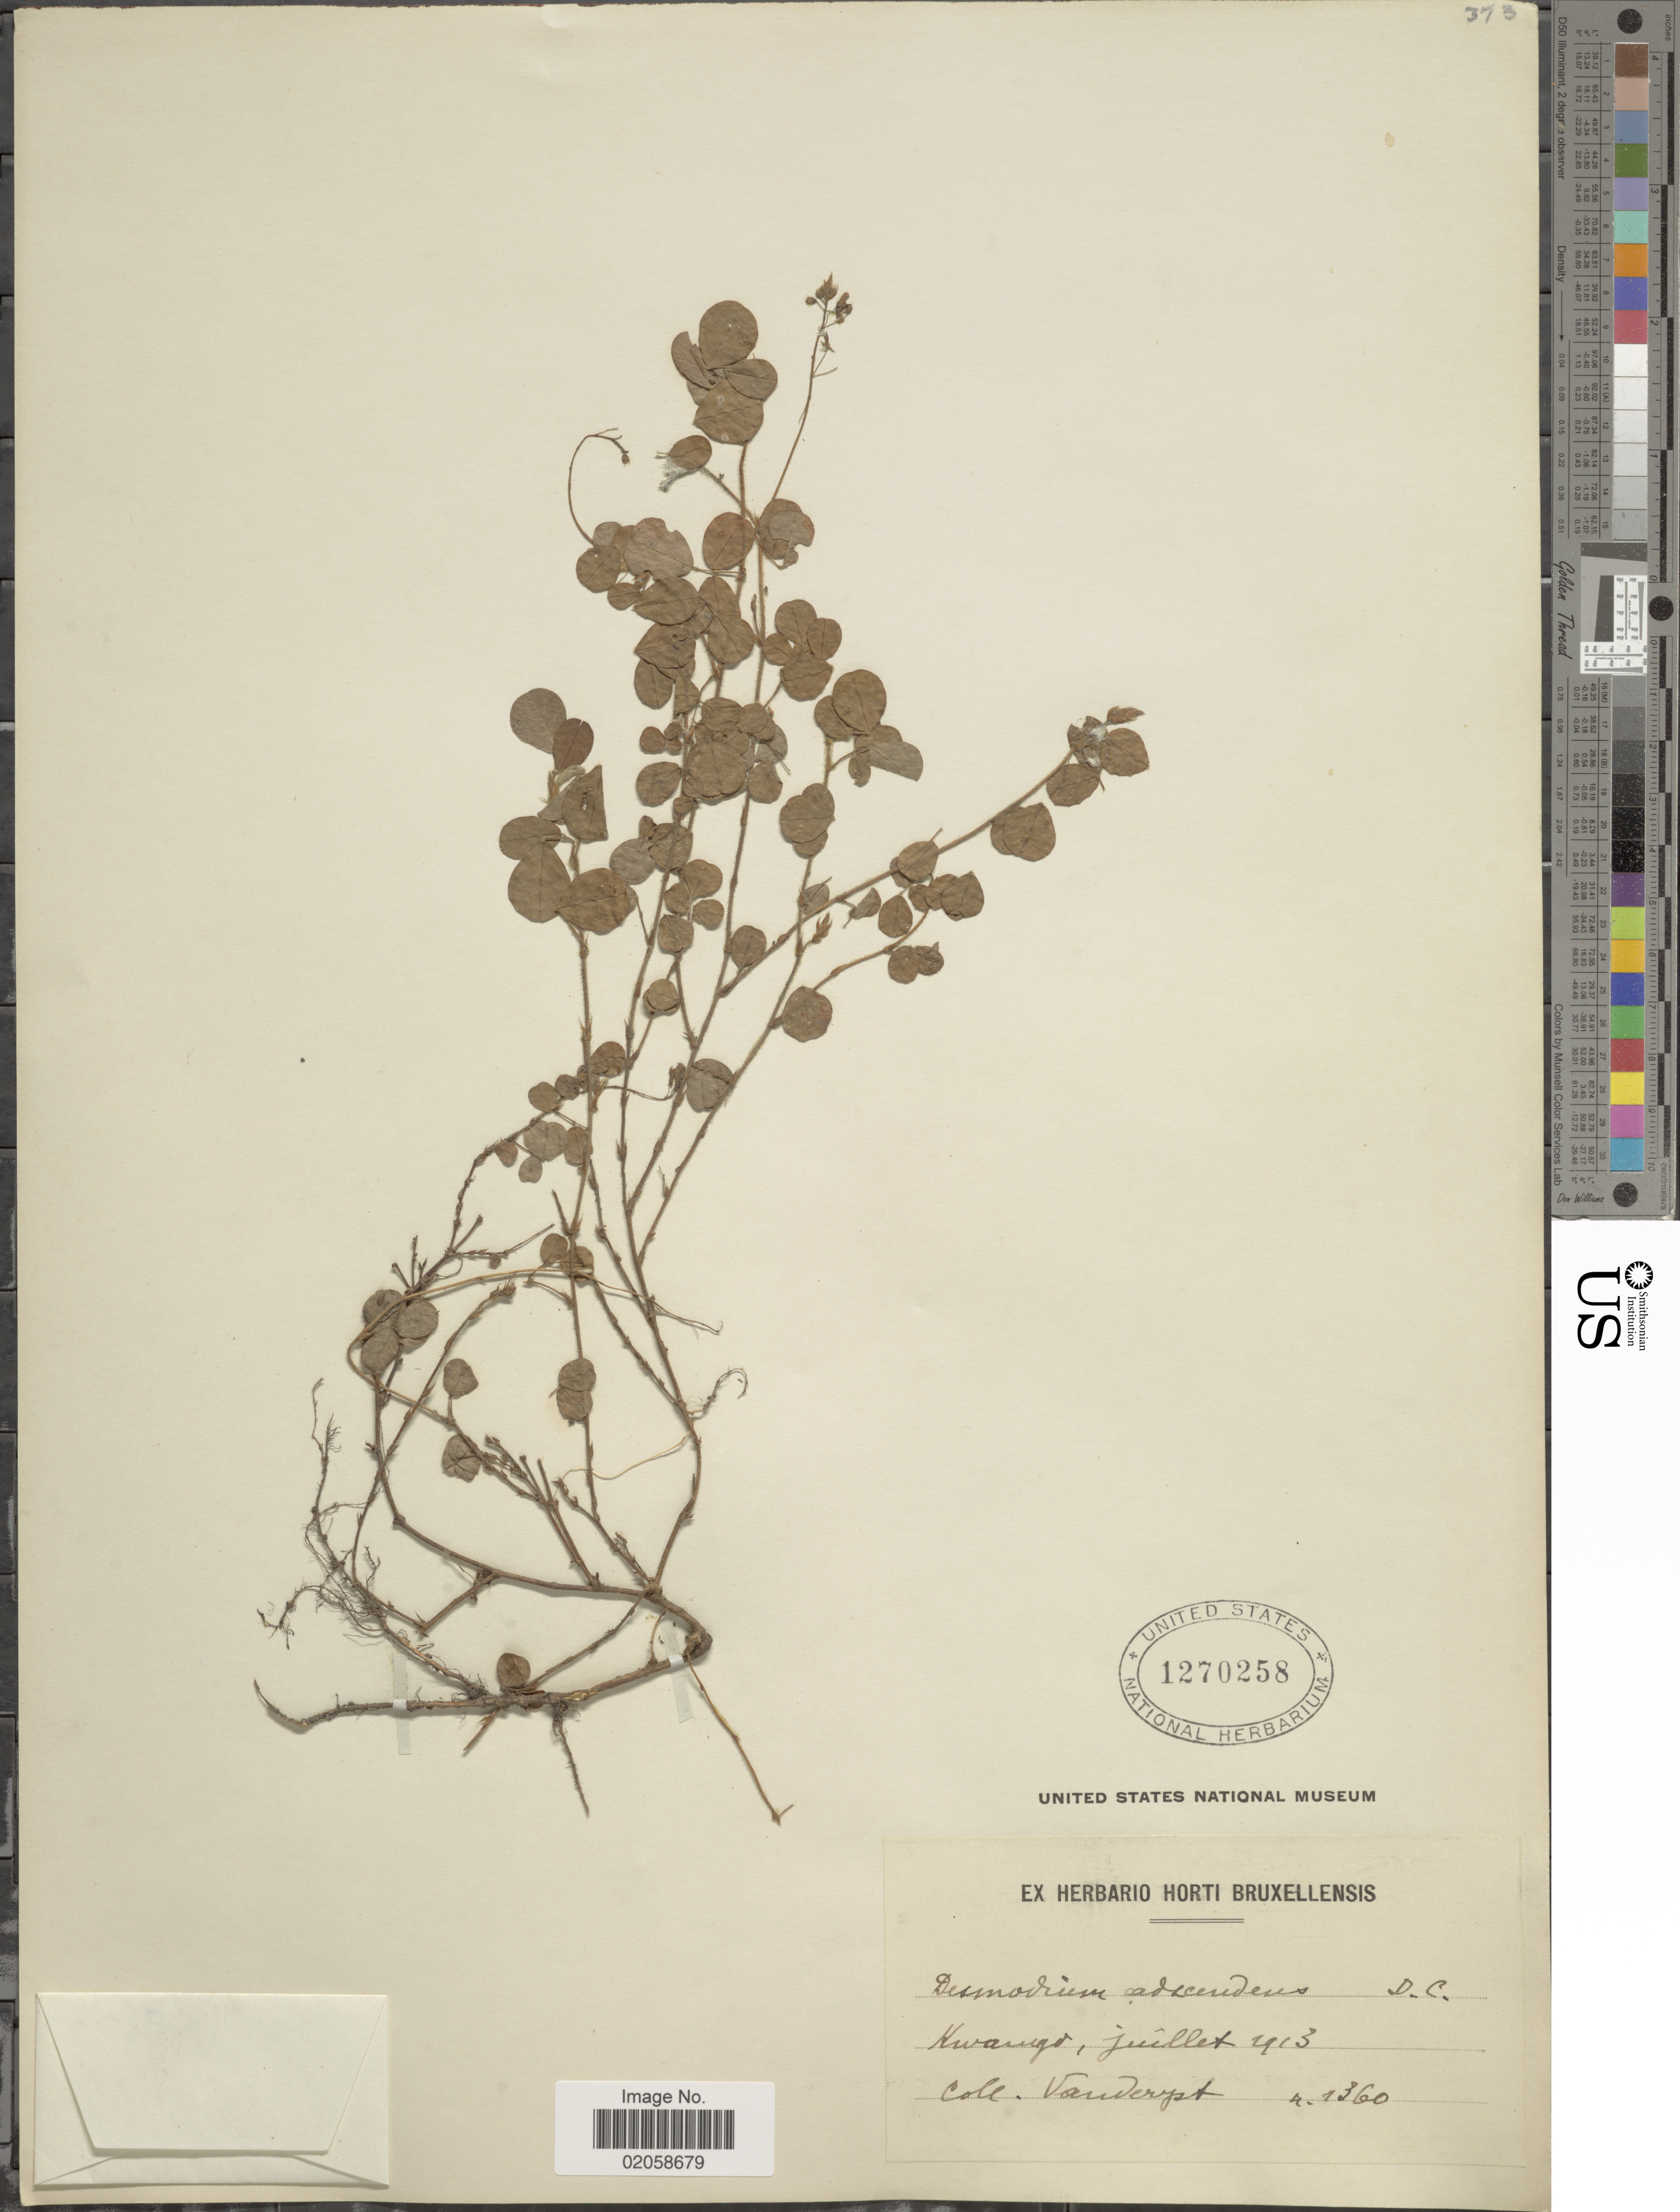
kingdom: Plantae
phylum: Tracheophyta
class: Magnoliopsida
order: Fabales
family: Fabaceae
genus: Grona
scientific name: Grona adscendens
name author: (Sw.) H. Ohashi & K. Ohashi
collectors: Vanderyst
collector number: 1360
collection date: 1913-07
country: Congo, Democratic Republic of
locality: Kwango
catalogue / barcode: US 1270258